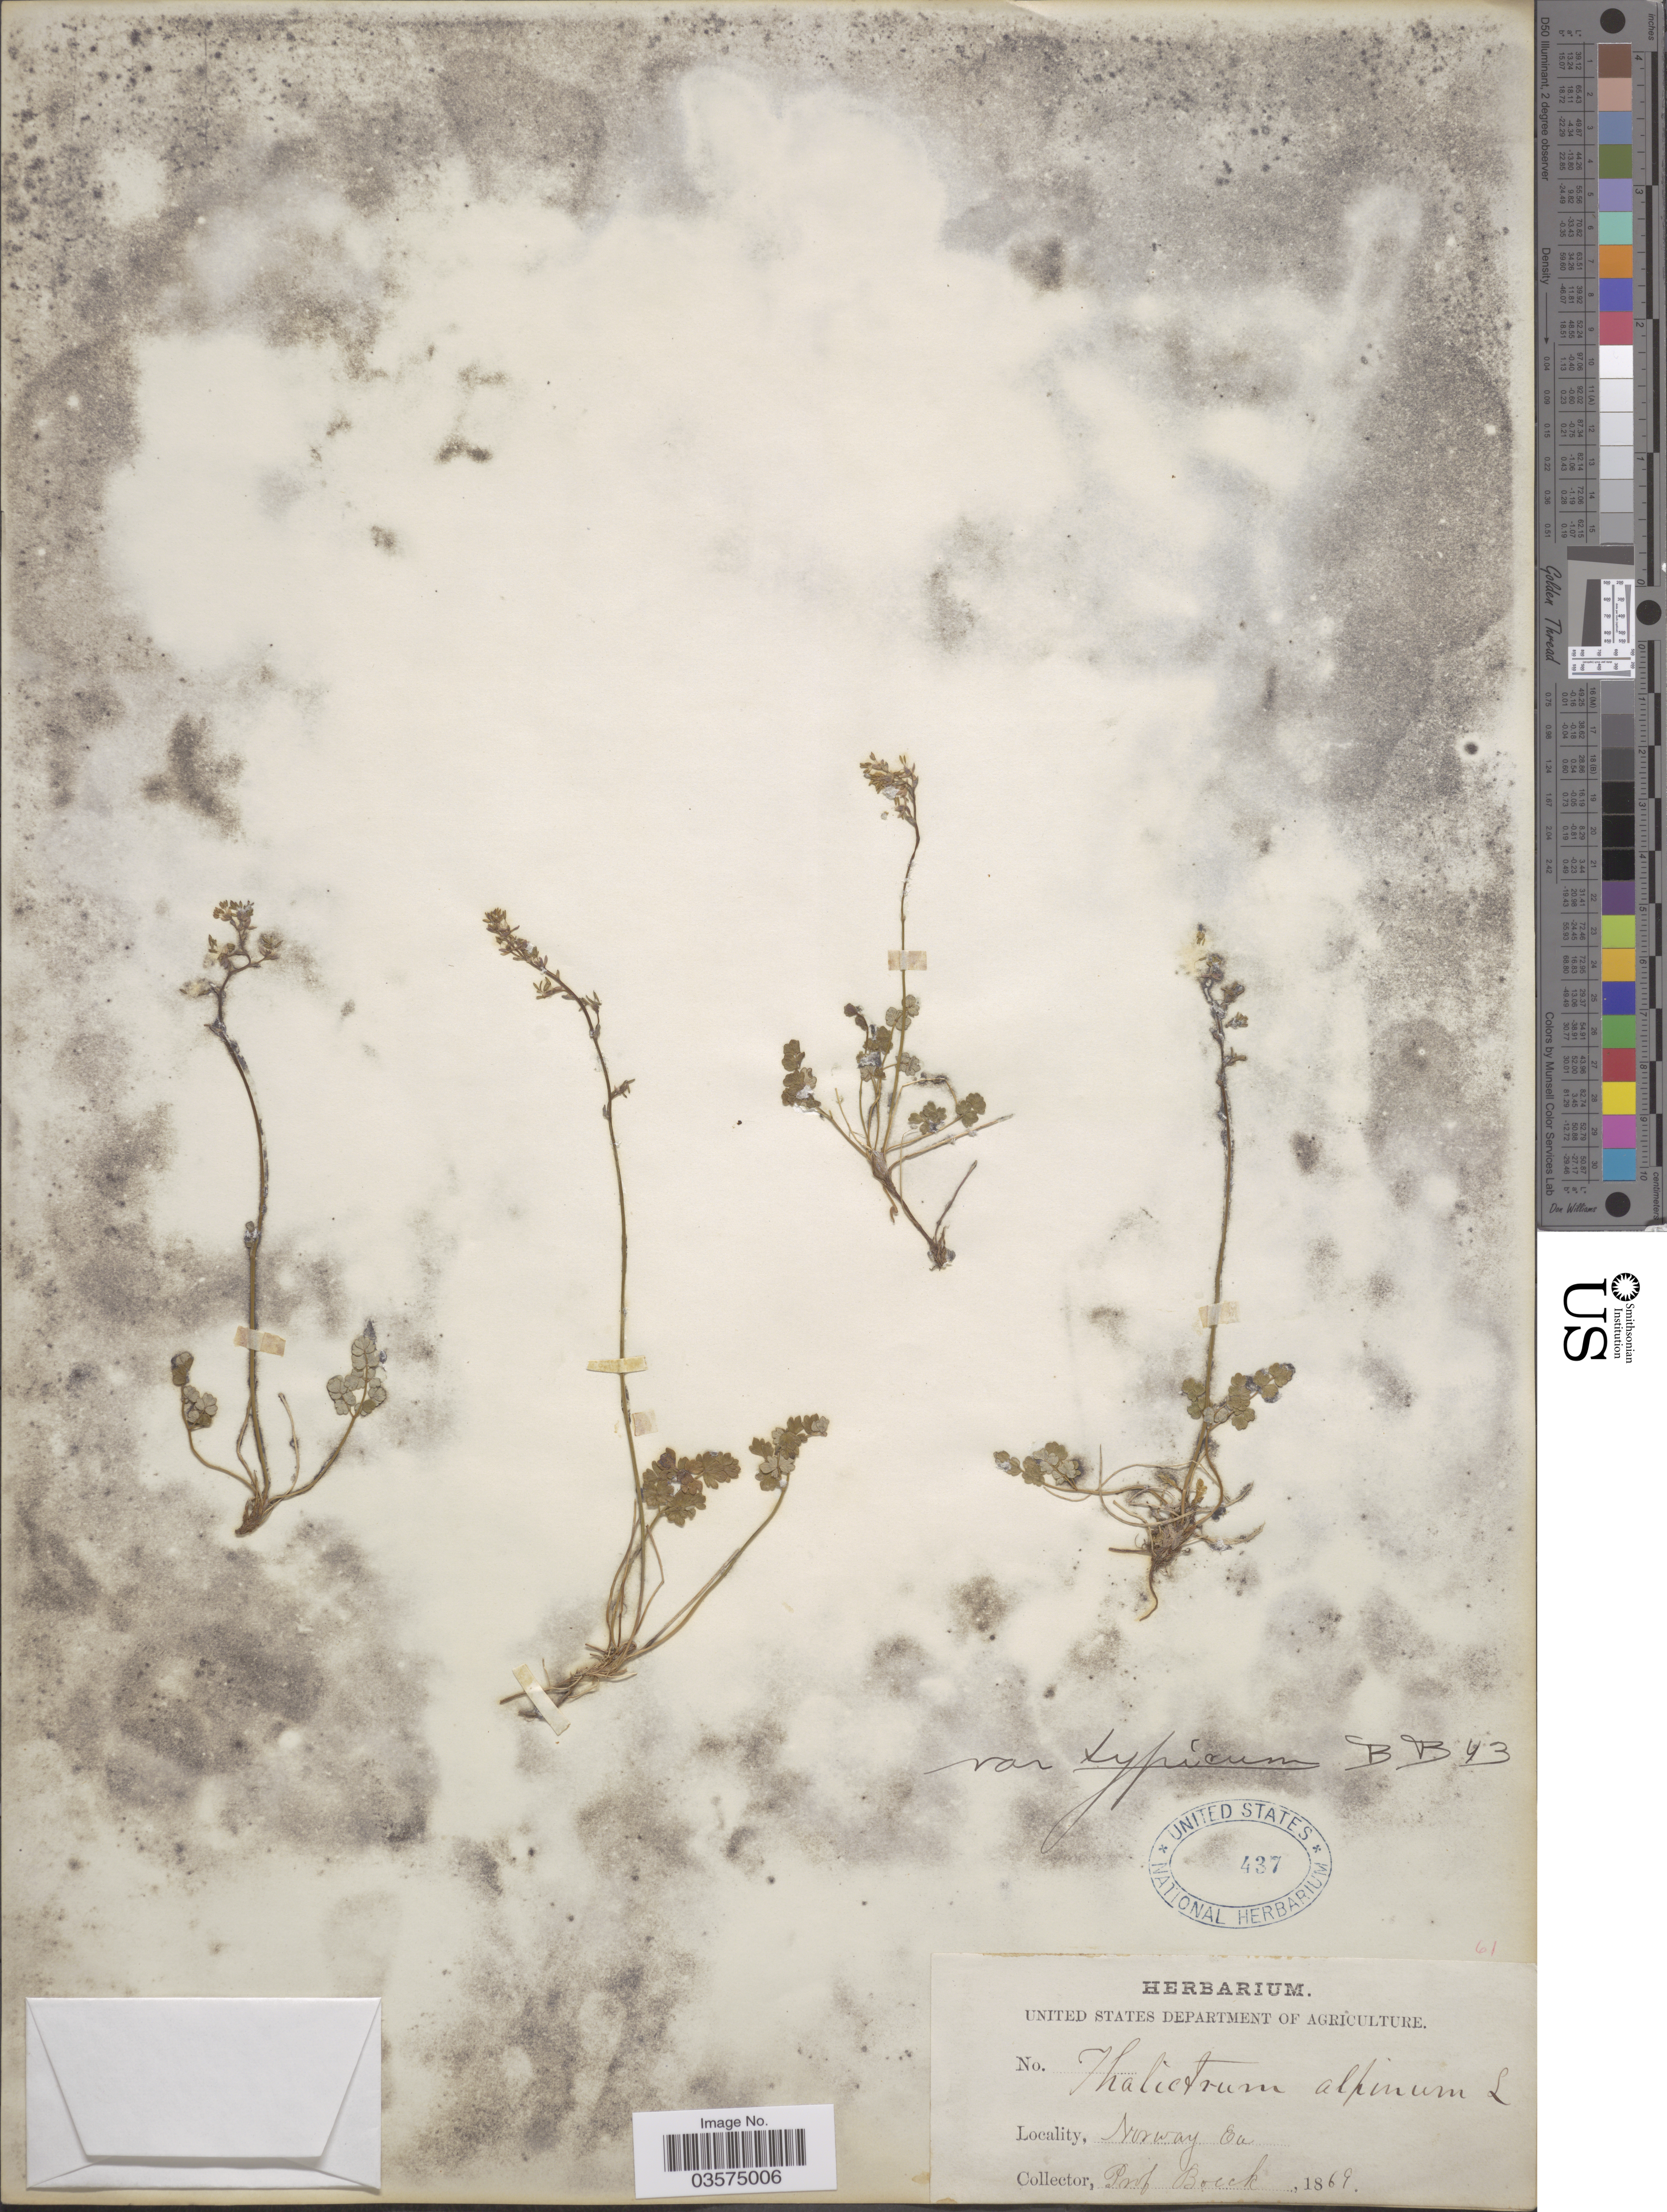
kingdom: Plantae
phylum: Tracheophyta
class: Magnoliopsida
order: Ranunculales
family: Ranunculaceae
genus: Thalictrum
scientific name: Thalictrum alpinum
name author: L.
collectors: Boeck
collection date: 1869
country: Norway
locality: Eu.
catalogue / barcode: US 437